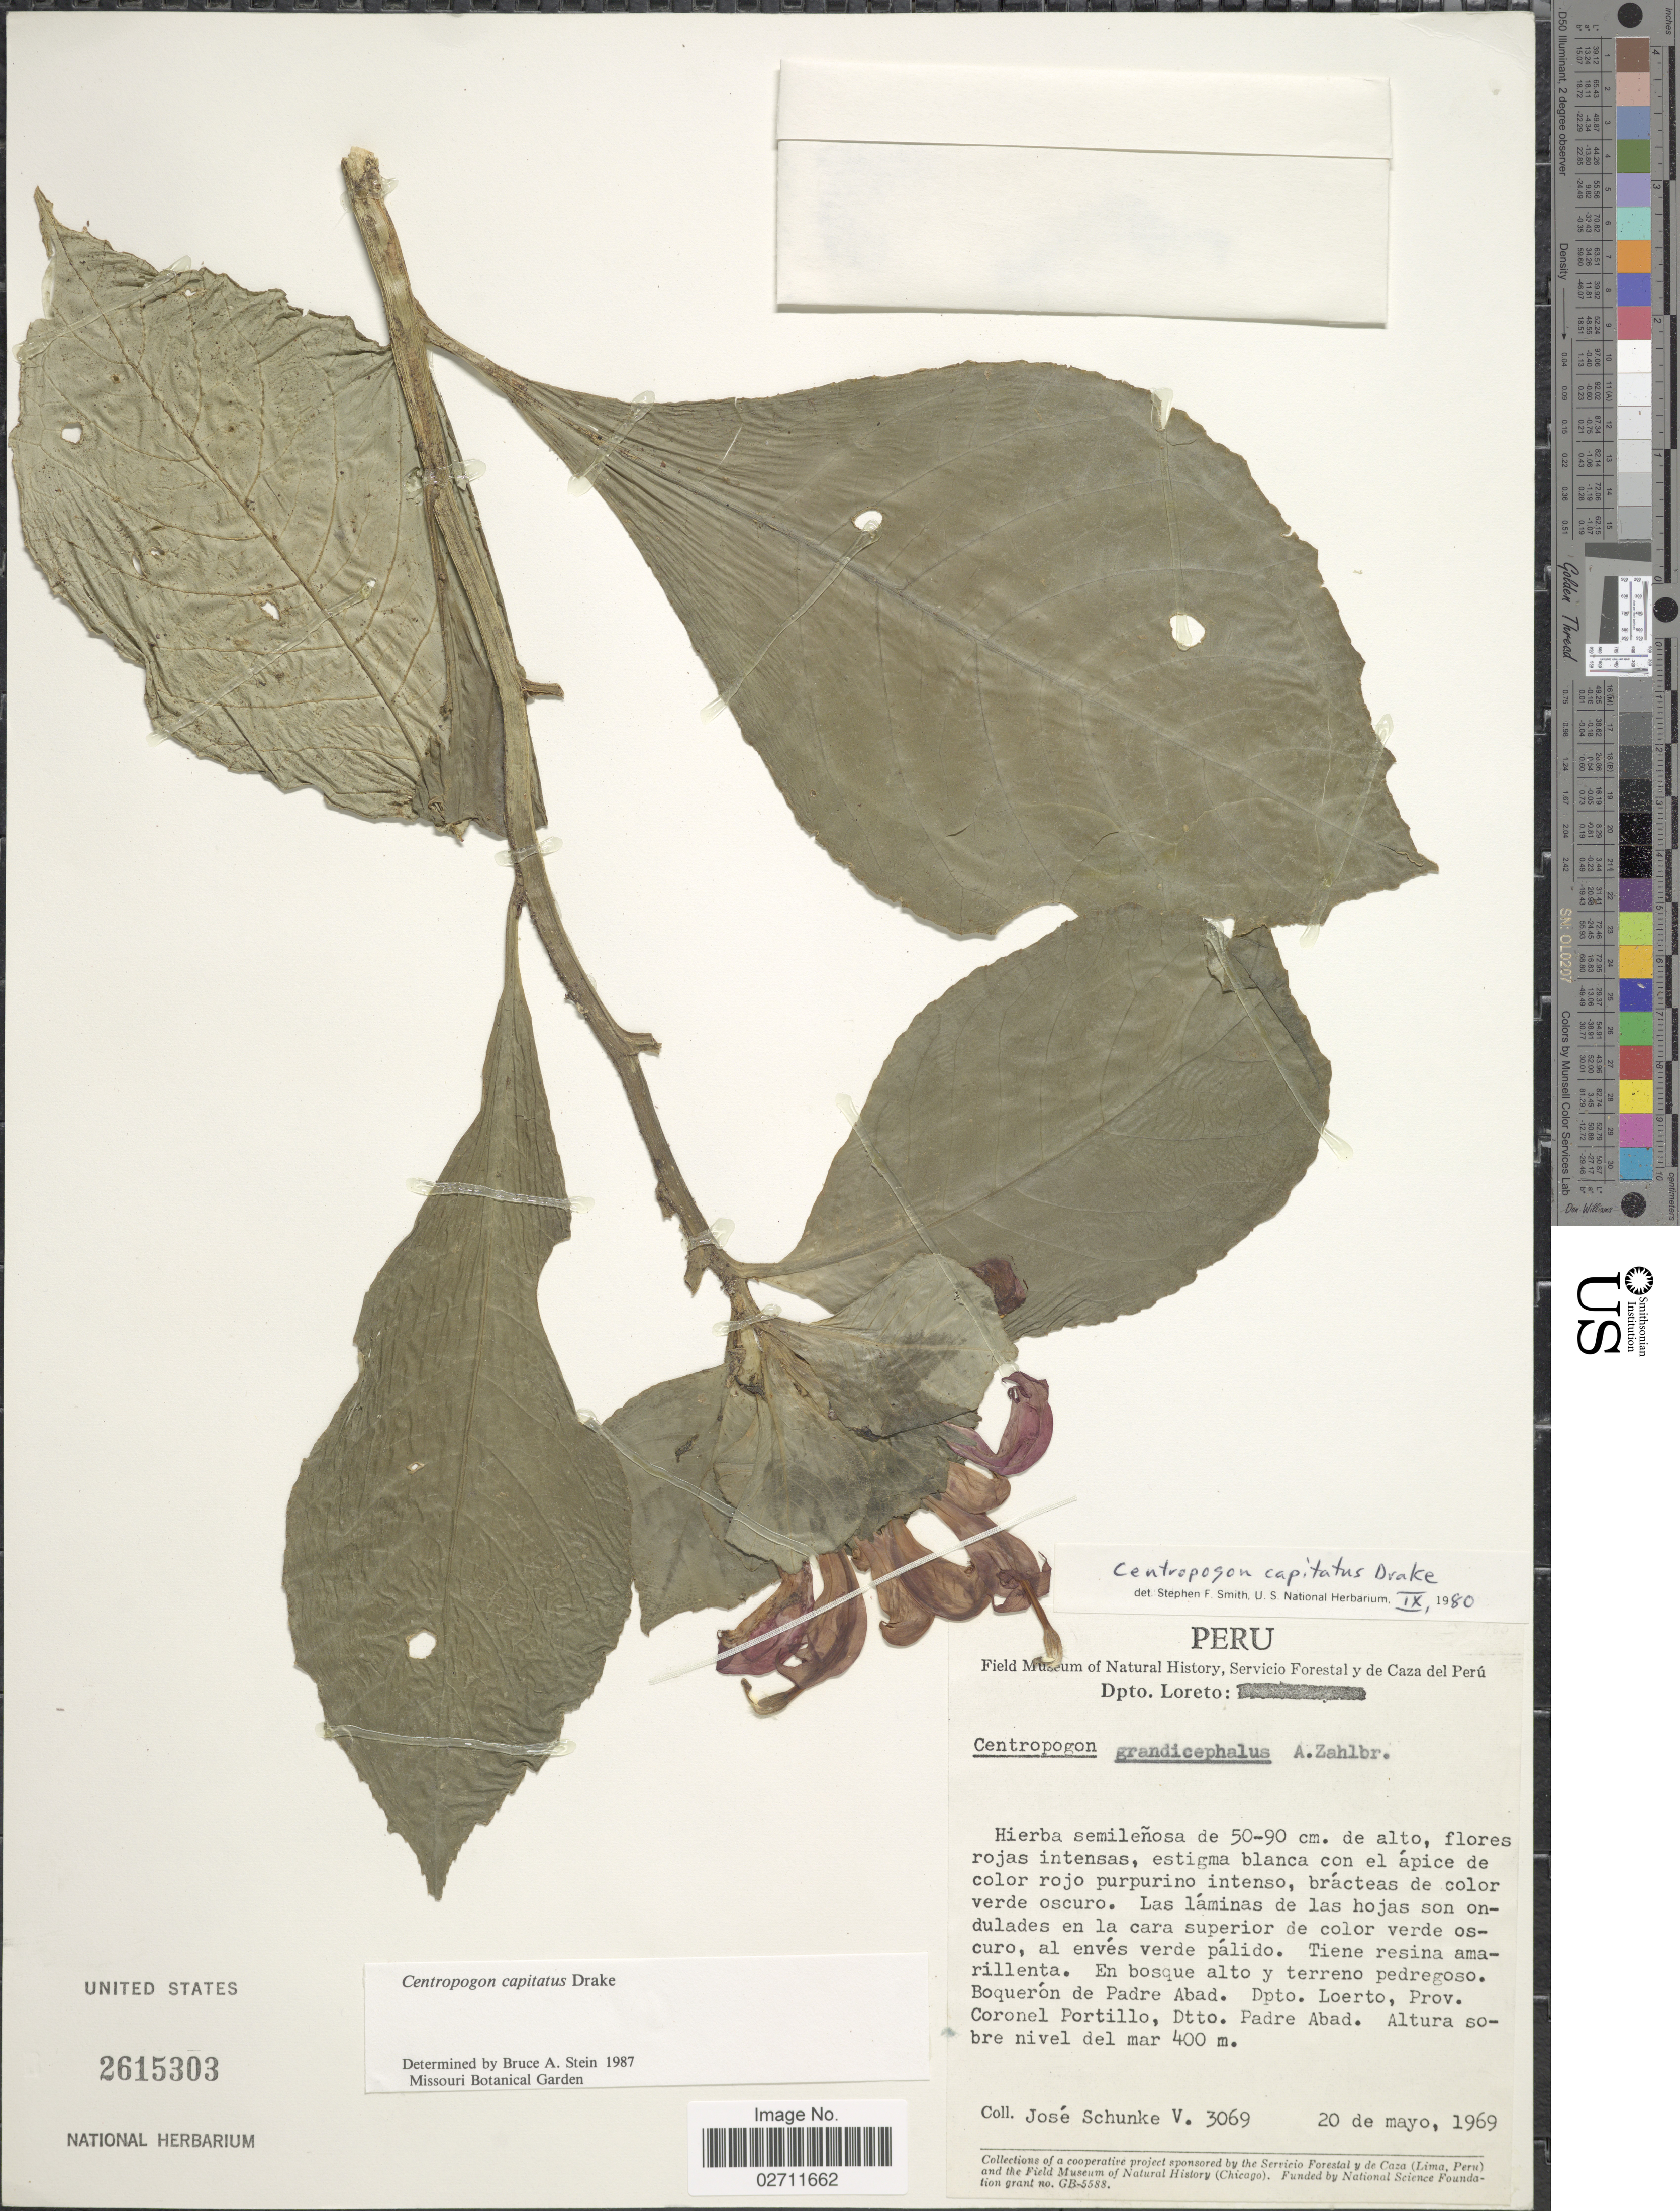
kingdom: Plantae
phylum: Tracheophyta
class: Magnoliopsida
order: Asterales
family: Campanulaceae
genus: Centropogon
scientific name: Centropogon capitatus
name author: Drake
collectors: J. Schunke Vigo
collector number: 3069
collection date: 1969-05-20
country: Peru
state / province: Loreto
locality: Boqueron de Padre Abad. Dpto. Loerto. Prov. Coronel Portillo, Dtto. Padre Abad.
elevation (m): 400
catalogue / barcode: US 2615303